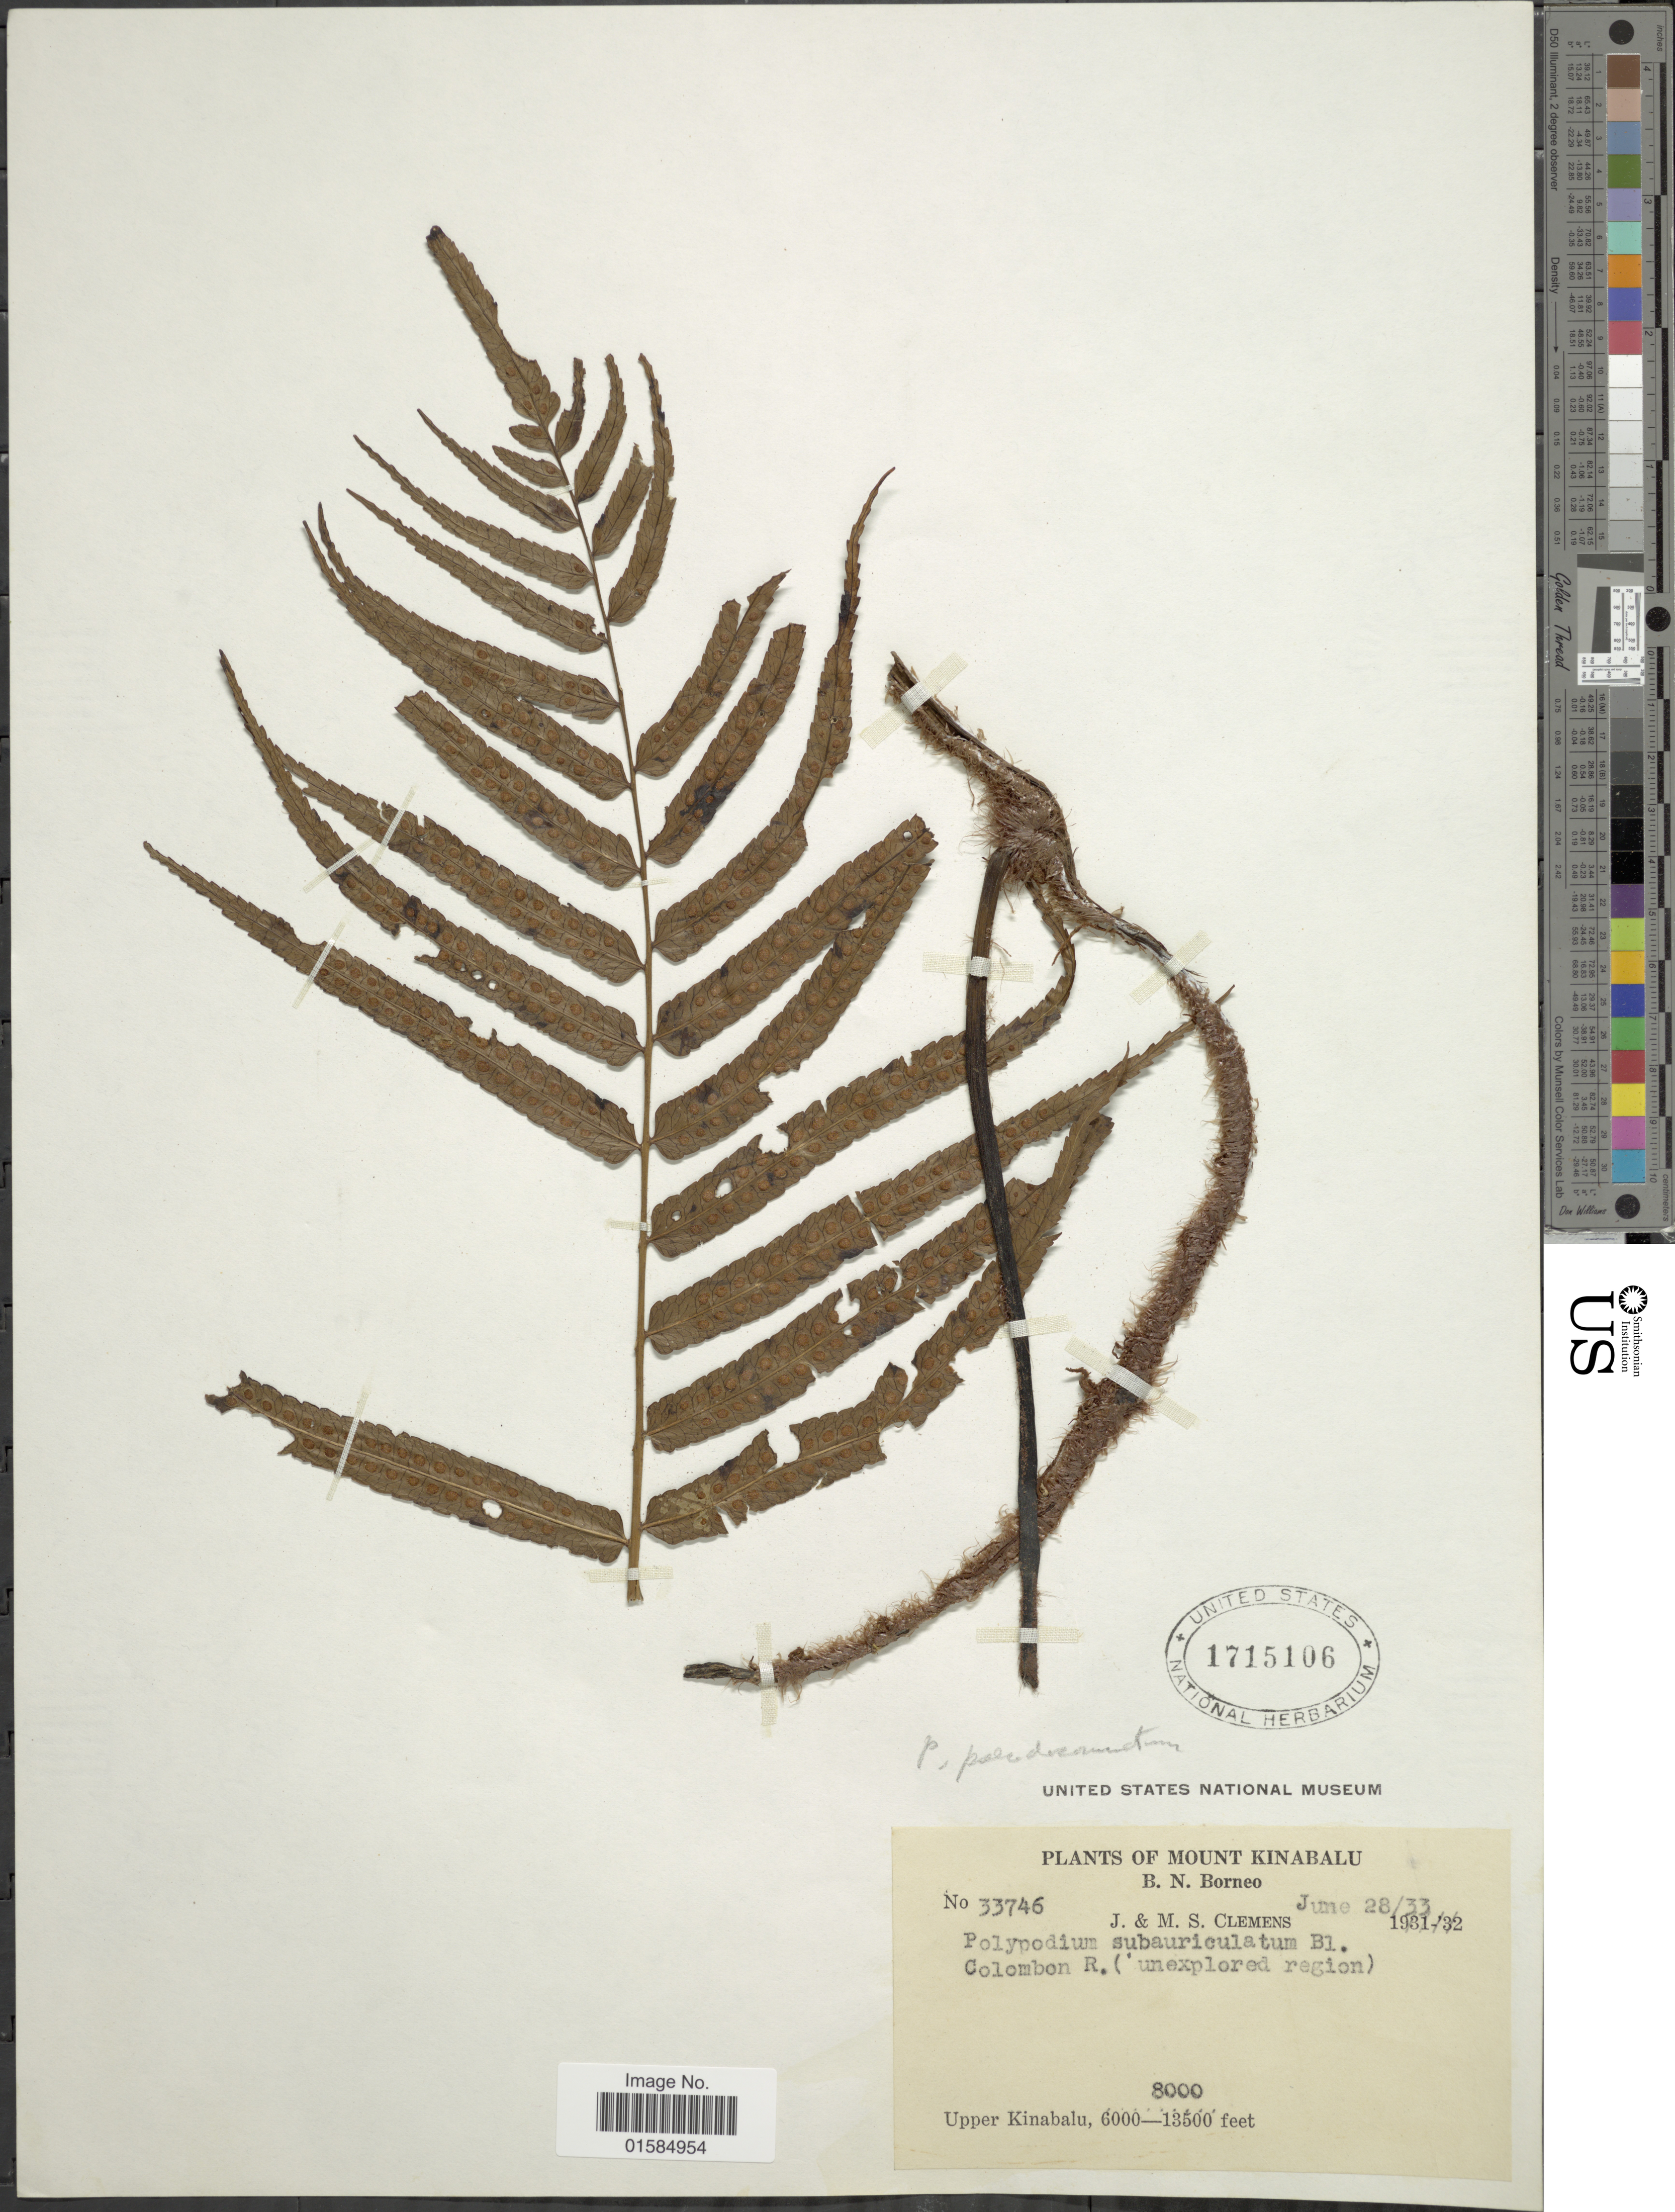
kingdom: Plantae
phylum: Tracheophyta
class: Polypodiopsida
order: Polypodiales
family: Polypodiaceae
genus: Goniophlebium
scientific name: Goniophlebium pseudoconnatum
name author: (Copel.) Copel.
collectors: J. Clemens & M. S. Clemens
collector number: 33746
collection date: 1933-06-28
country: Malaysia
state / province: Sabah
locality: Mount Kinabalu, B. N. Borneo,, Upper Kinabalu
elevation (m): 2438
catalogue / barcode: US 1715106